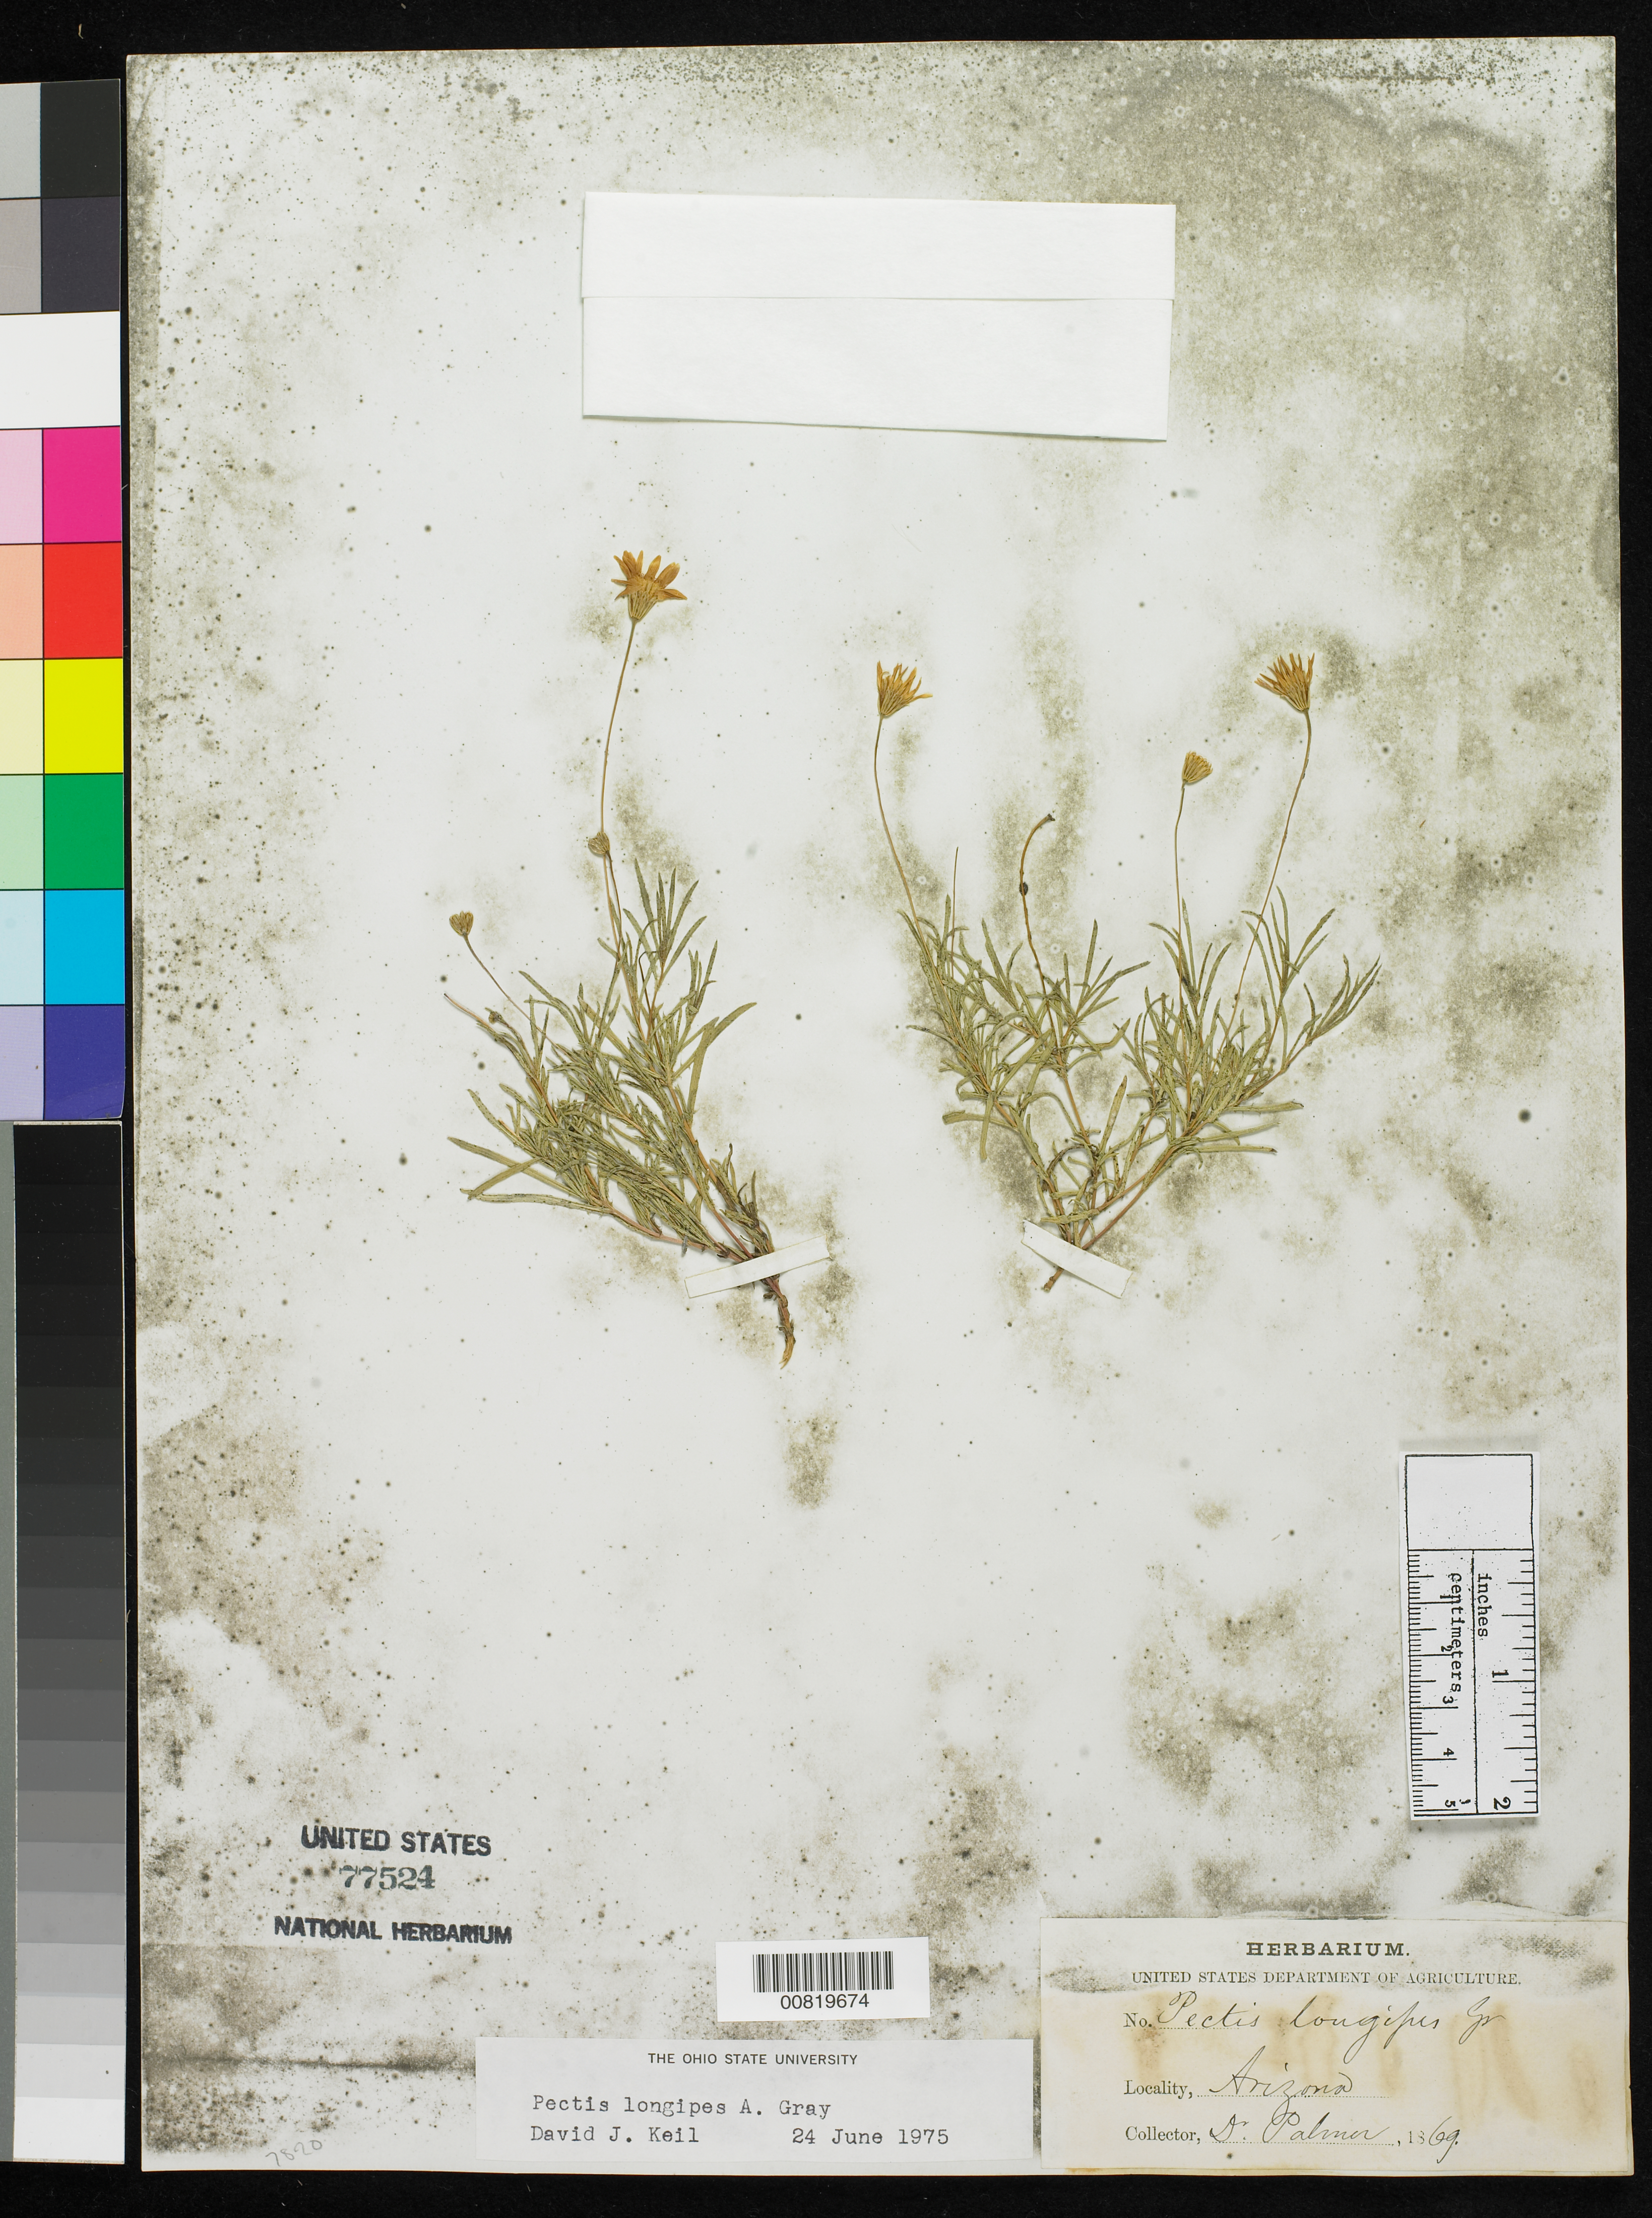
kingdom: Plantae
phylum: Tracheophyta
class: Magnoliopsida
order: Asterales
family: Asteraceae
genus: Pectis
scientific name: Pectis longipes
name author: A. Gray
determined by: Keil, D. J.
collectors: E. Palmer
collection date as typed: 1869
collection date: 1869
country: United States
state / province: Arizona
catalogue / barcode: US 77524